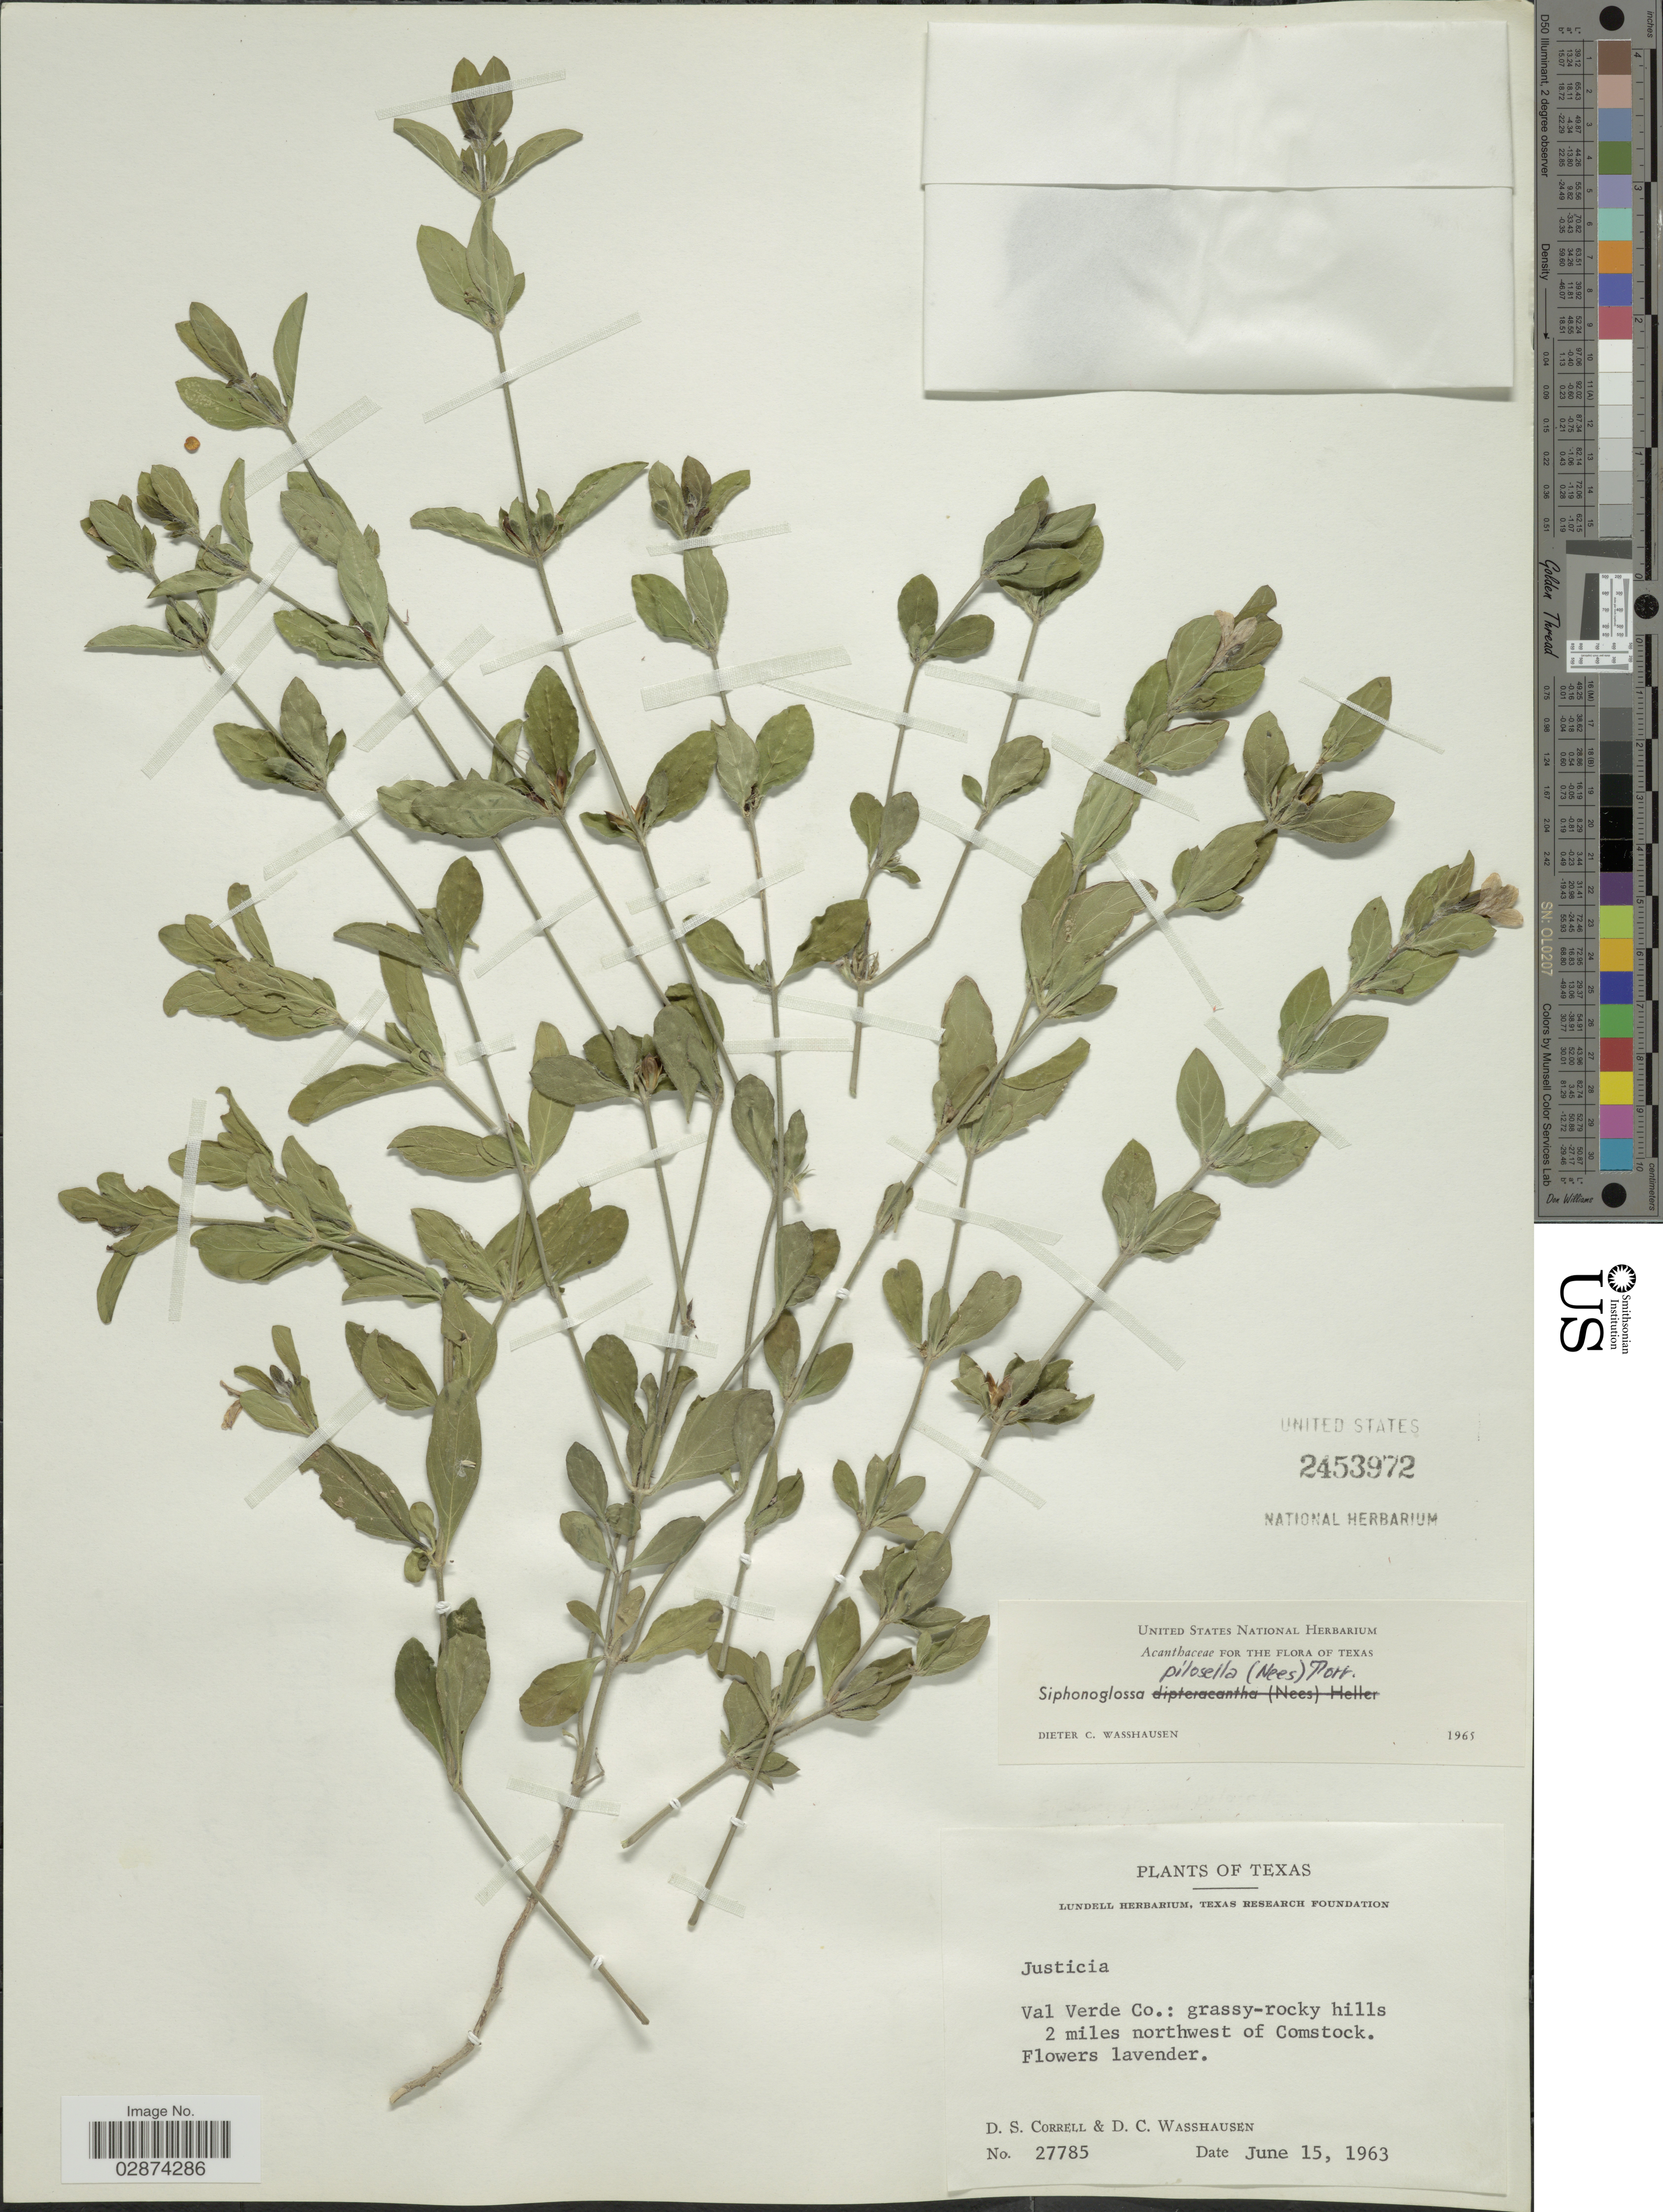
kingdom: Plantae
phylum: Tracheophyta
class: Magnoliopsida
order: Lamiales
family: Acanthaceae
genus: Justicia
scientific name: Justicia pilosella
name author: (Nees) Hilsenb.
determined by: Fisher, Amanda, (LOB), California State University, Long Beach (UNITED STATES)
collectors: D. S. Correll & D. C. Wasshausen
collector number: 27785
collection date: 1963-06-15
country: United States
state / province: Texas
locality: Val Verde Co.: grassy-rocky hills 2 miles northwest of Comstock.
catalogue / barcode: US 2453972